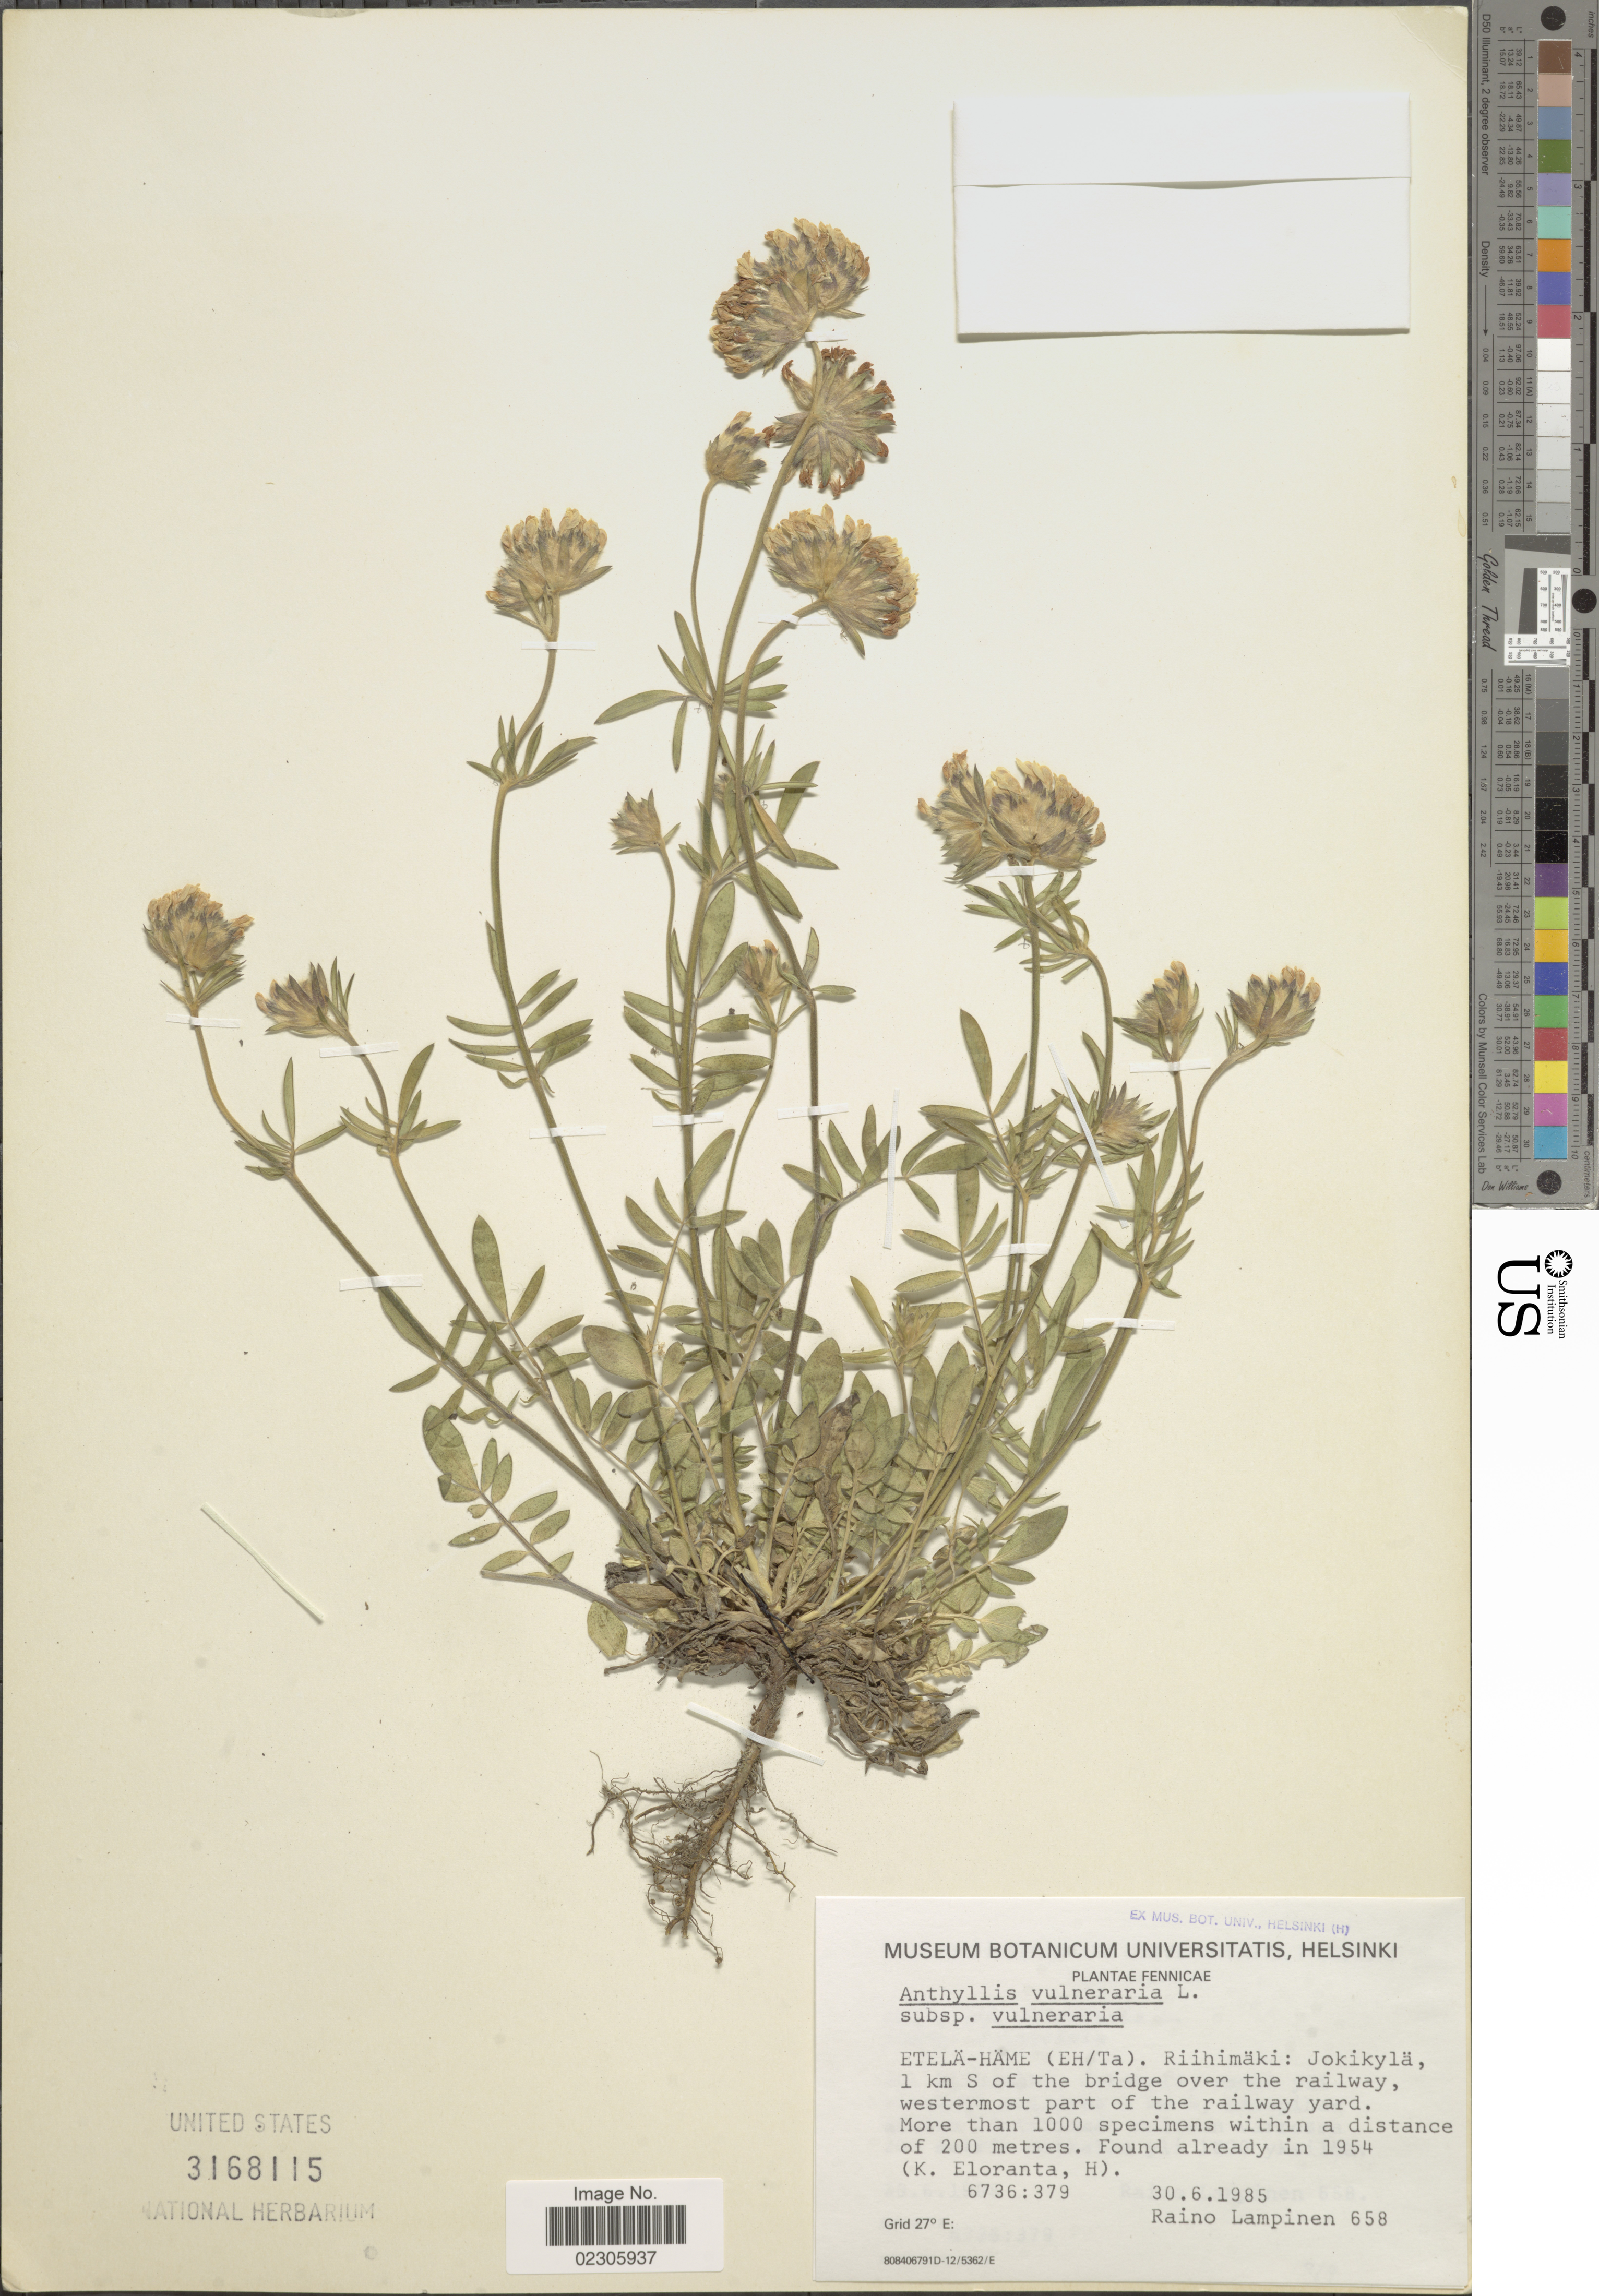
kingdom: Plantae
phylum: Tracheophyta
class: Magnoliopsida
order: Fabales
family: Fabaceae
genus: Anthyllis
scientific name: Anthyllis vulneraria subsp. vulneraria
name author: L.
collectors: R. Lampinen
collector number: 658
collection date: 1985-06-30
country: Finland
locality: Fennicae, Etela-Hame (Eh/Ta), Riihimaki, Jokikyla, 1 km S of the bridge over the railway, westermost part of the railway yard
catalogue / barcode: US 3168115